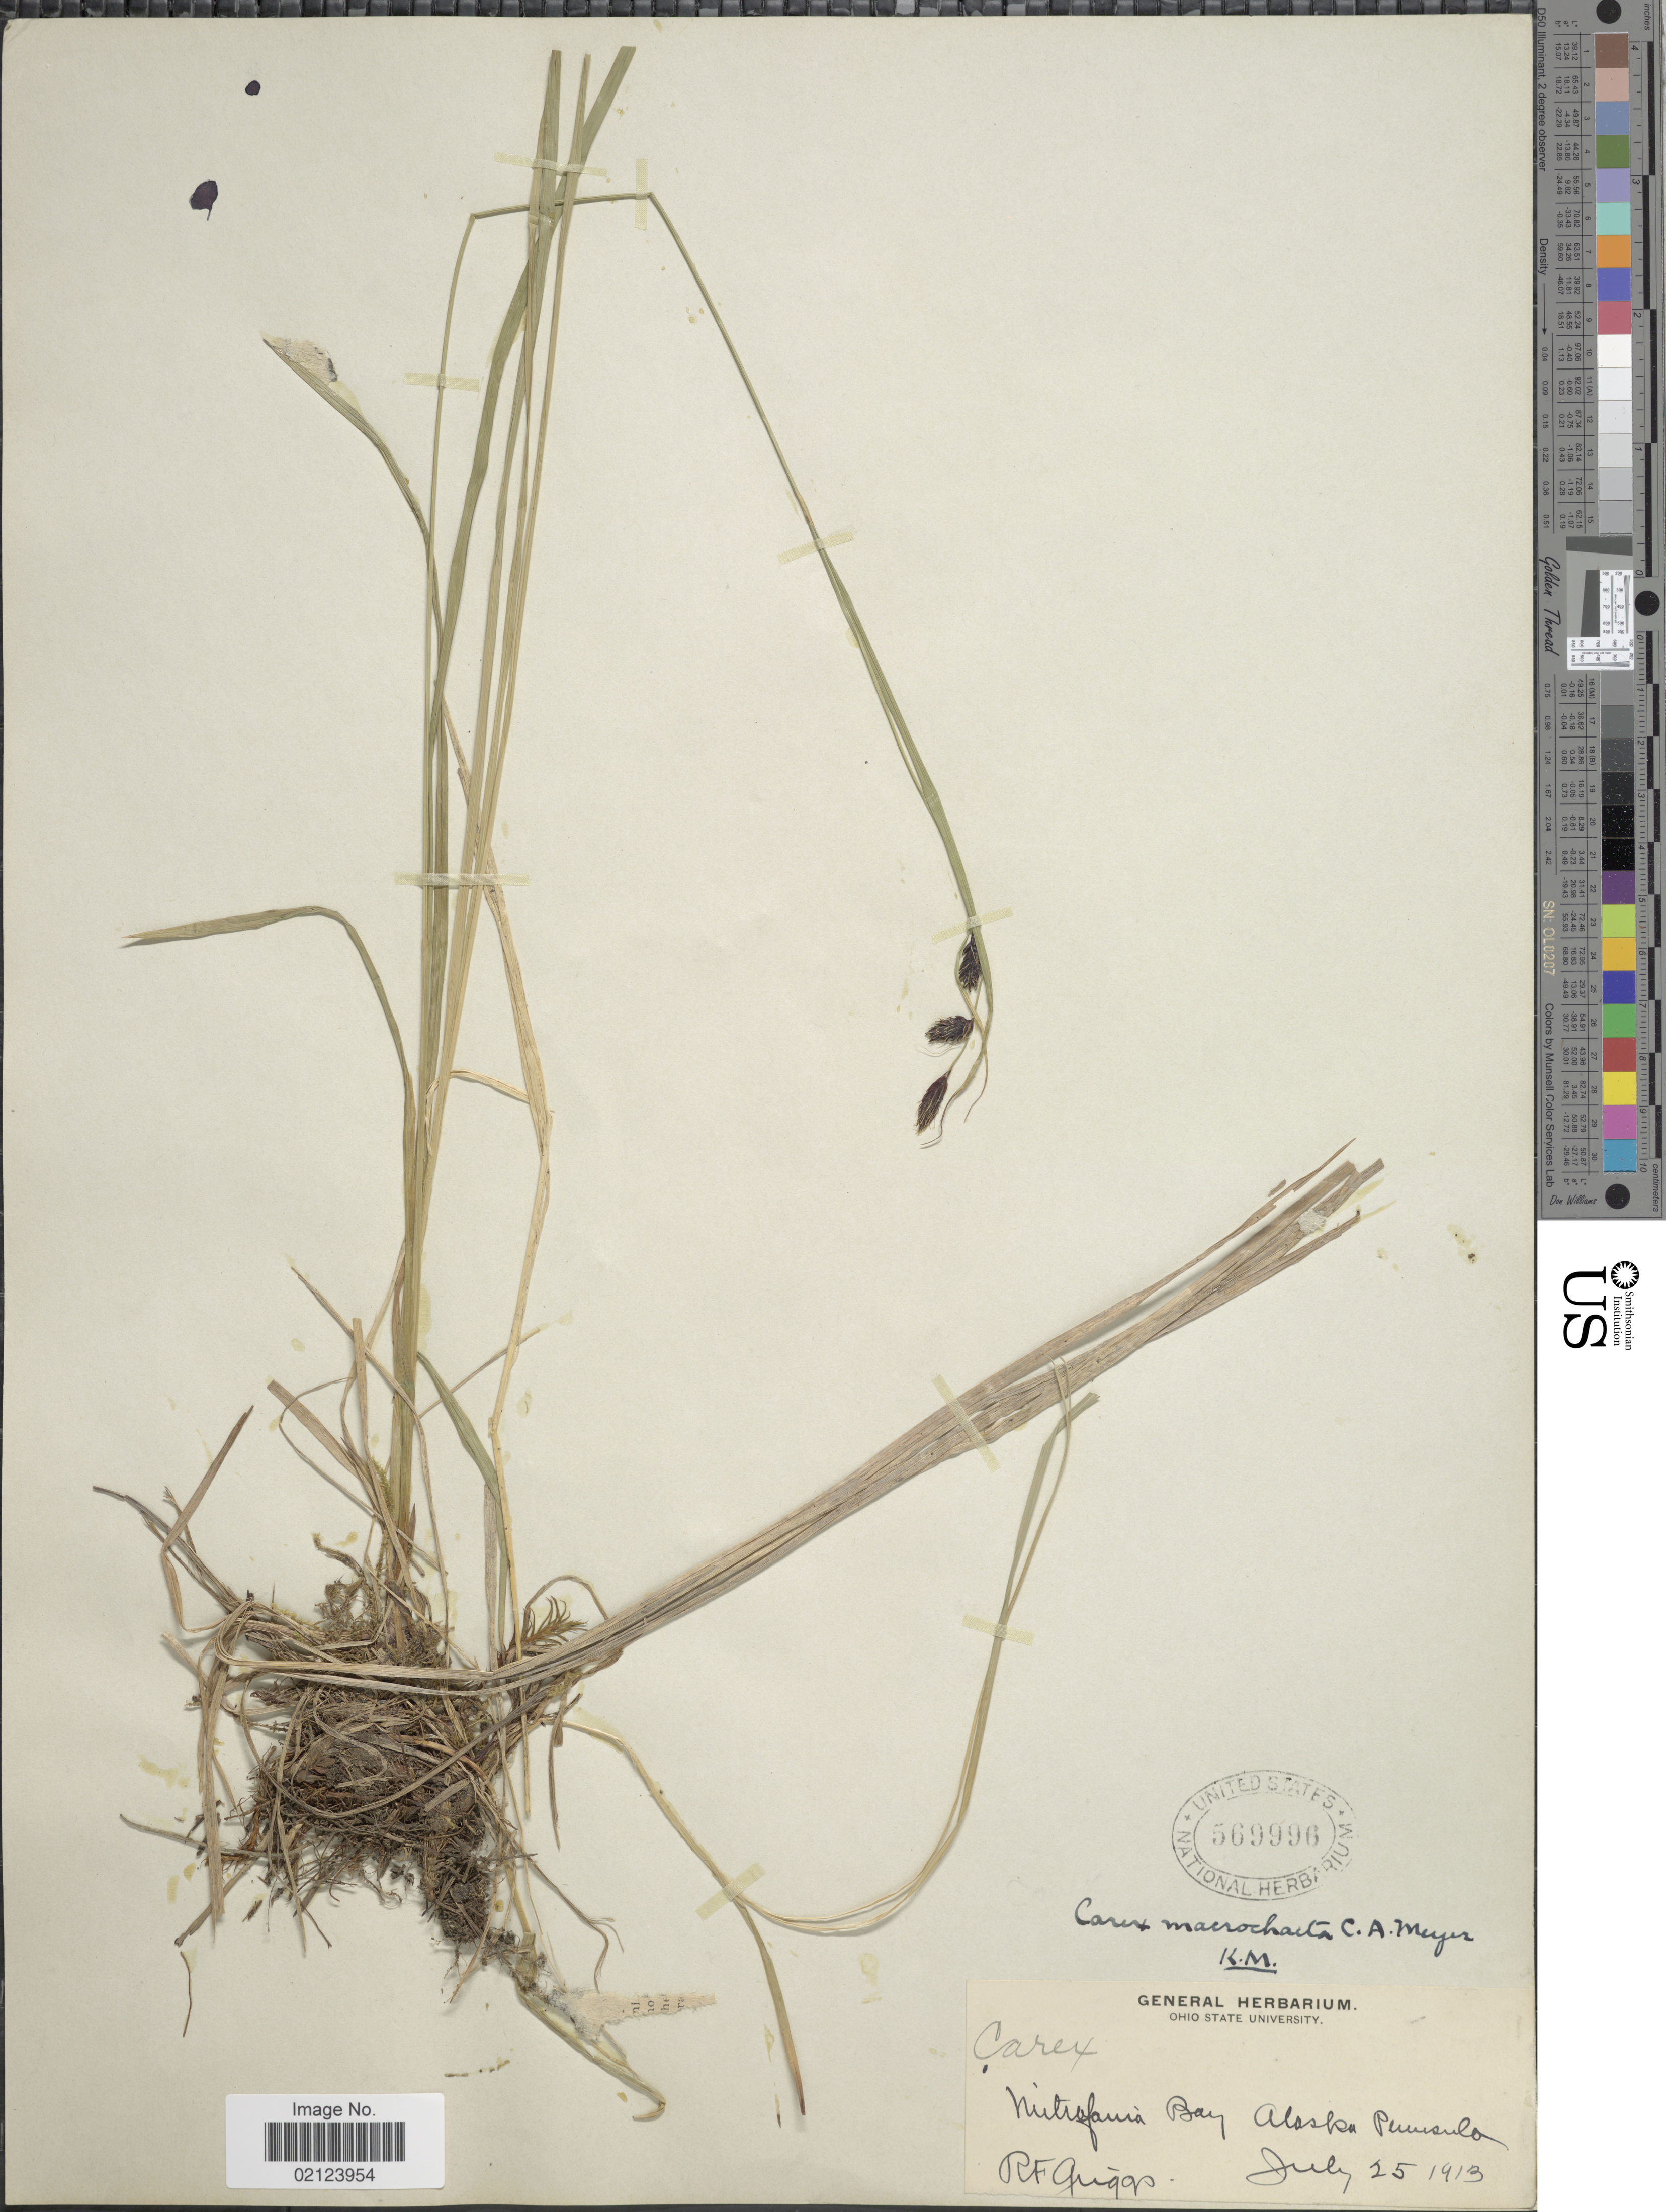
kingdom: Plantae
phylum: Tracheophyta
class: Liliopsida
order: Poales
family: Cyperaceae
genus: Carex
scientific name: Carex macrochaeta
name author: C.A. Mey.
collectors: R. F. Griggs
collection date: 1913-07-25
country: United States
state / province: Alaska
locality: Nutrafania Bay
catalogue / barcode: US 569996